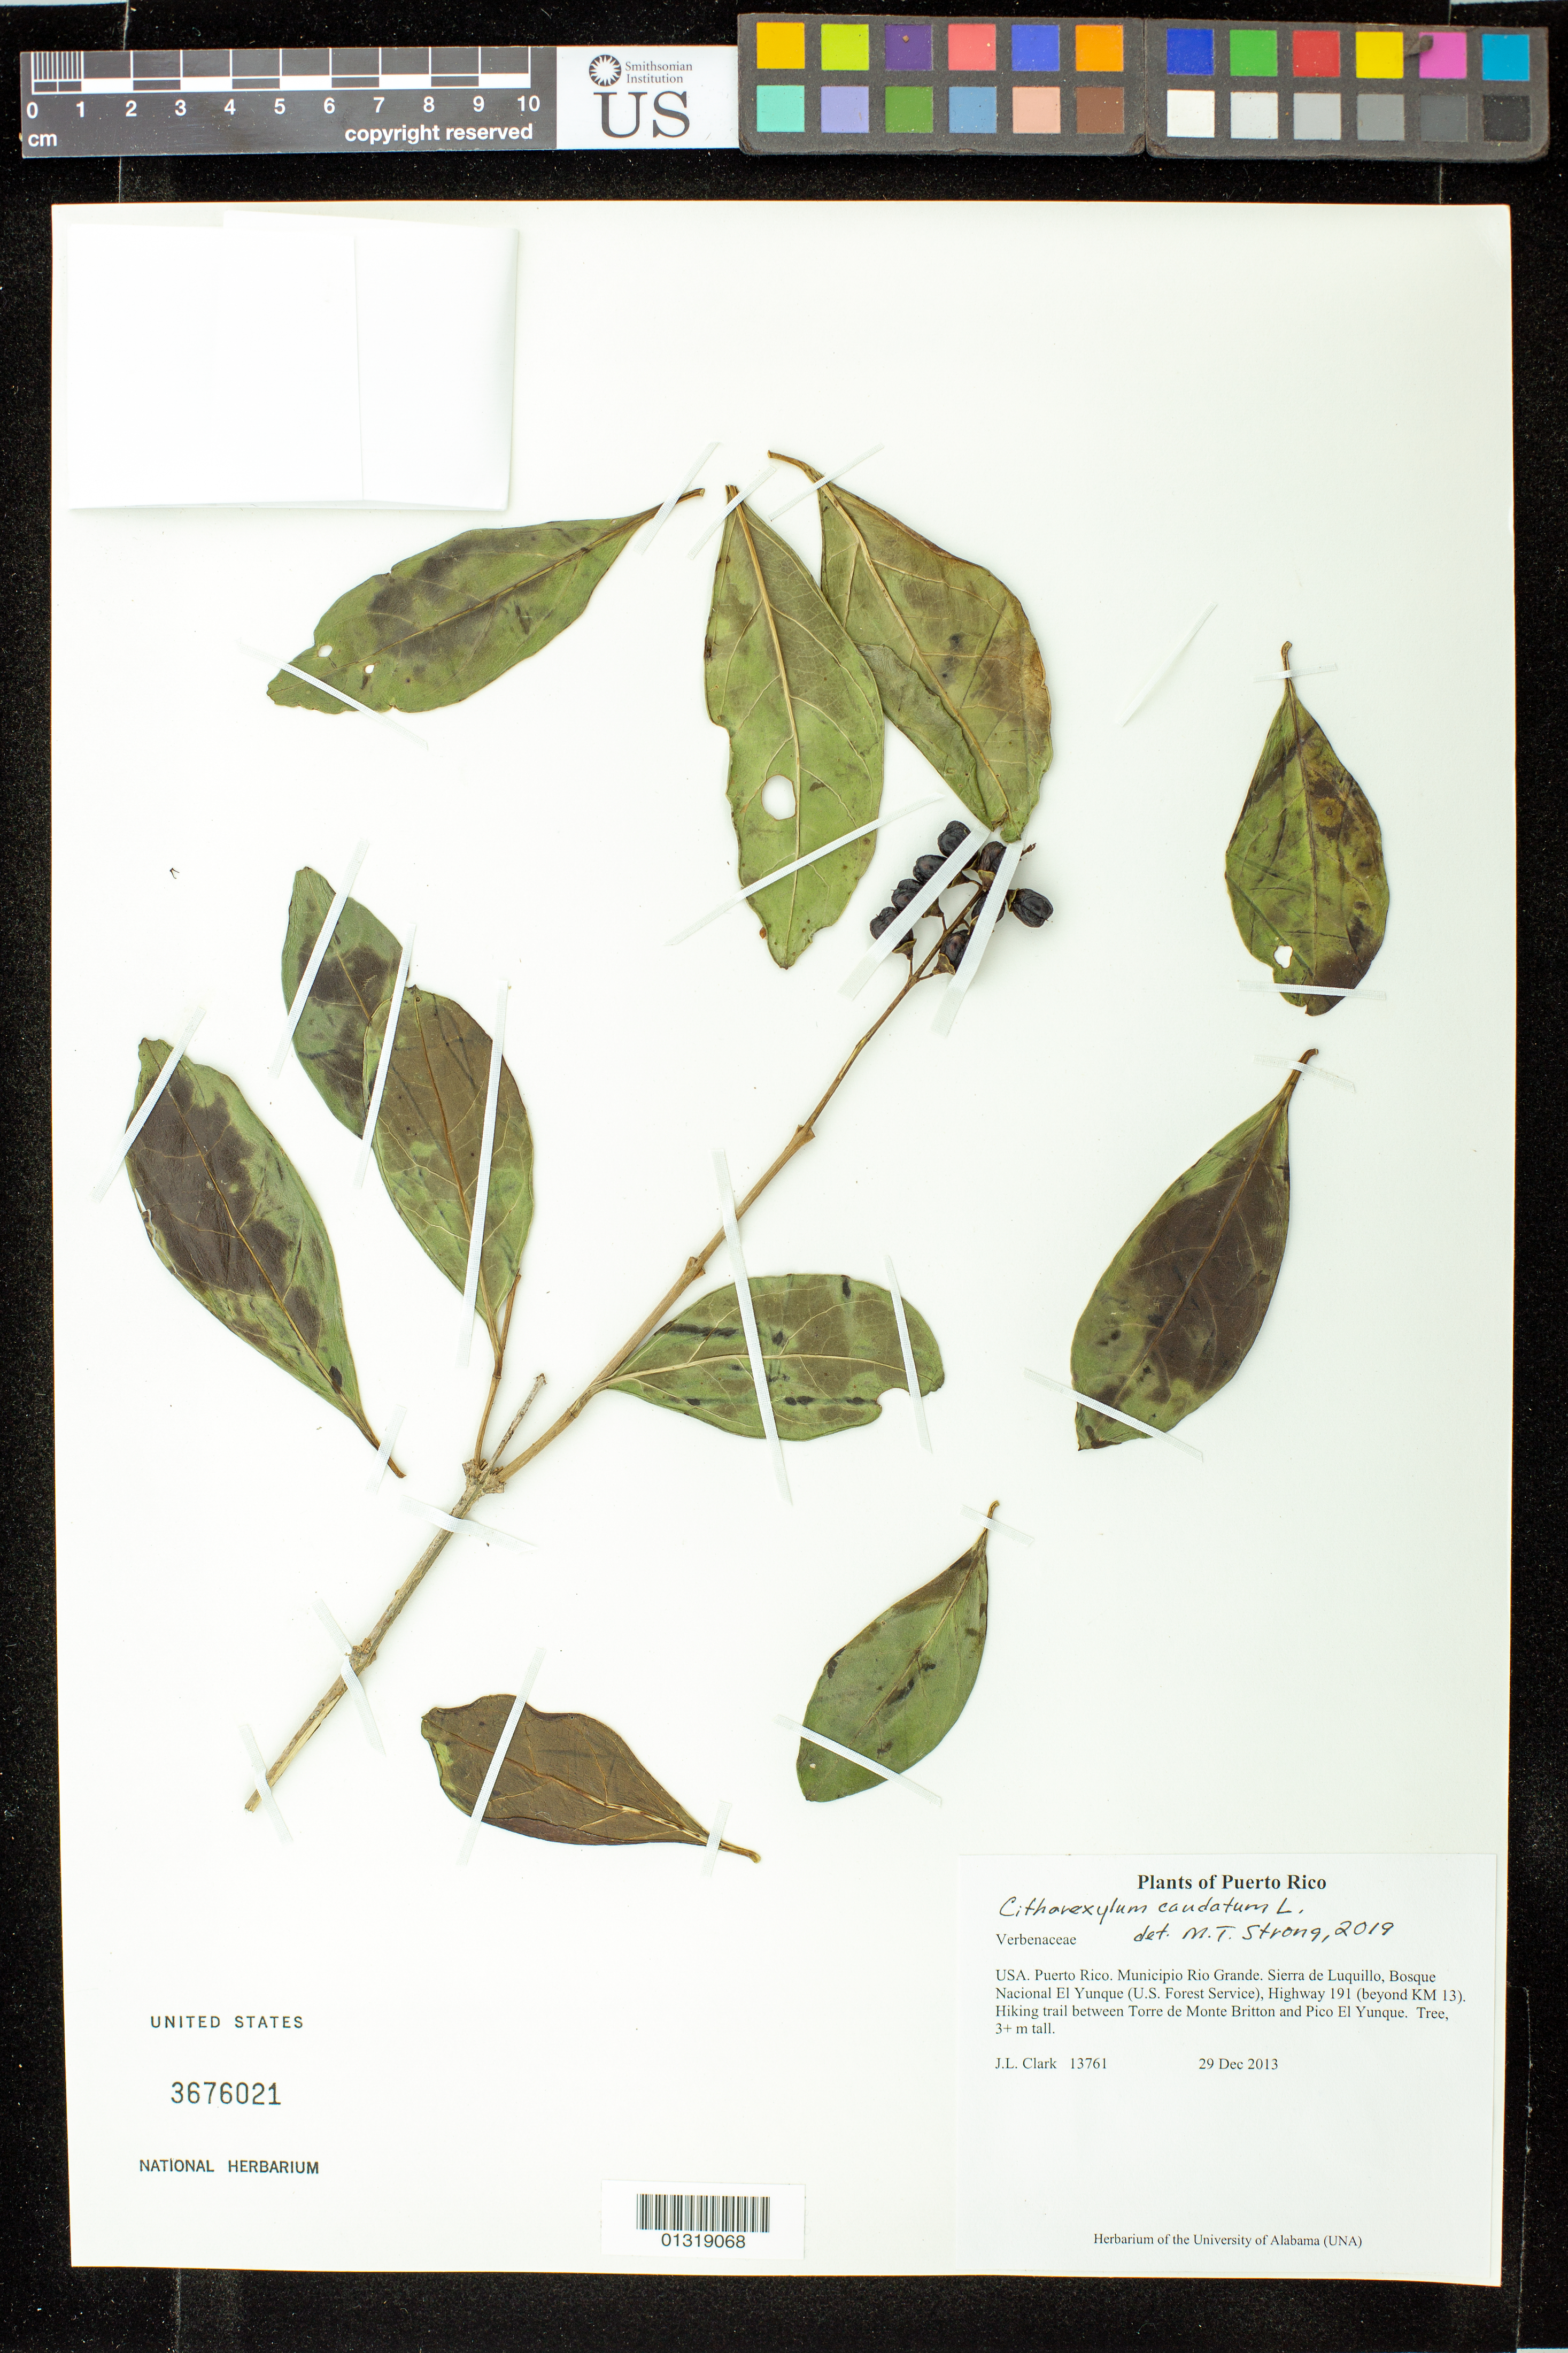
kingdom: Plantae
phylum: Tracheophyta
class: Magnoliopsida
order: Lamiales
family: Verbenaceae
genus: Citharexylum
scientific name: Citharexylum caudatum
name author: L.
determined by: Strong, Mark T., (BOT), Smithsonian Institution - National Museum of Natural History (UNITED STATES)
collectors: J. L. Clark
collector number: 13761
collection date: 2013-12-29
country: Puerto Rico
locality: Municipio Rio Grande. Sierra de Luquillo, Bosque Nacional El Yunque (U.S. Forest Service), Highway 191 (beyond Km 13). Hiking trail between Torre de Monte Britton and Pico El Yunque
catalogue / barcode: US 3676021